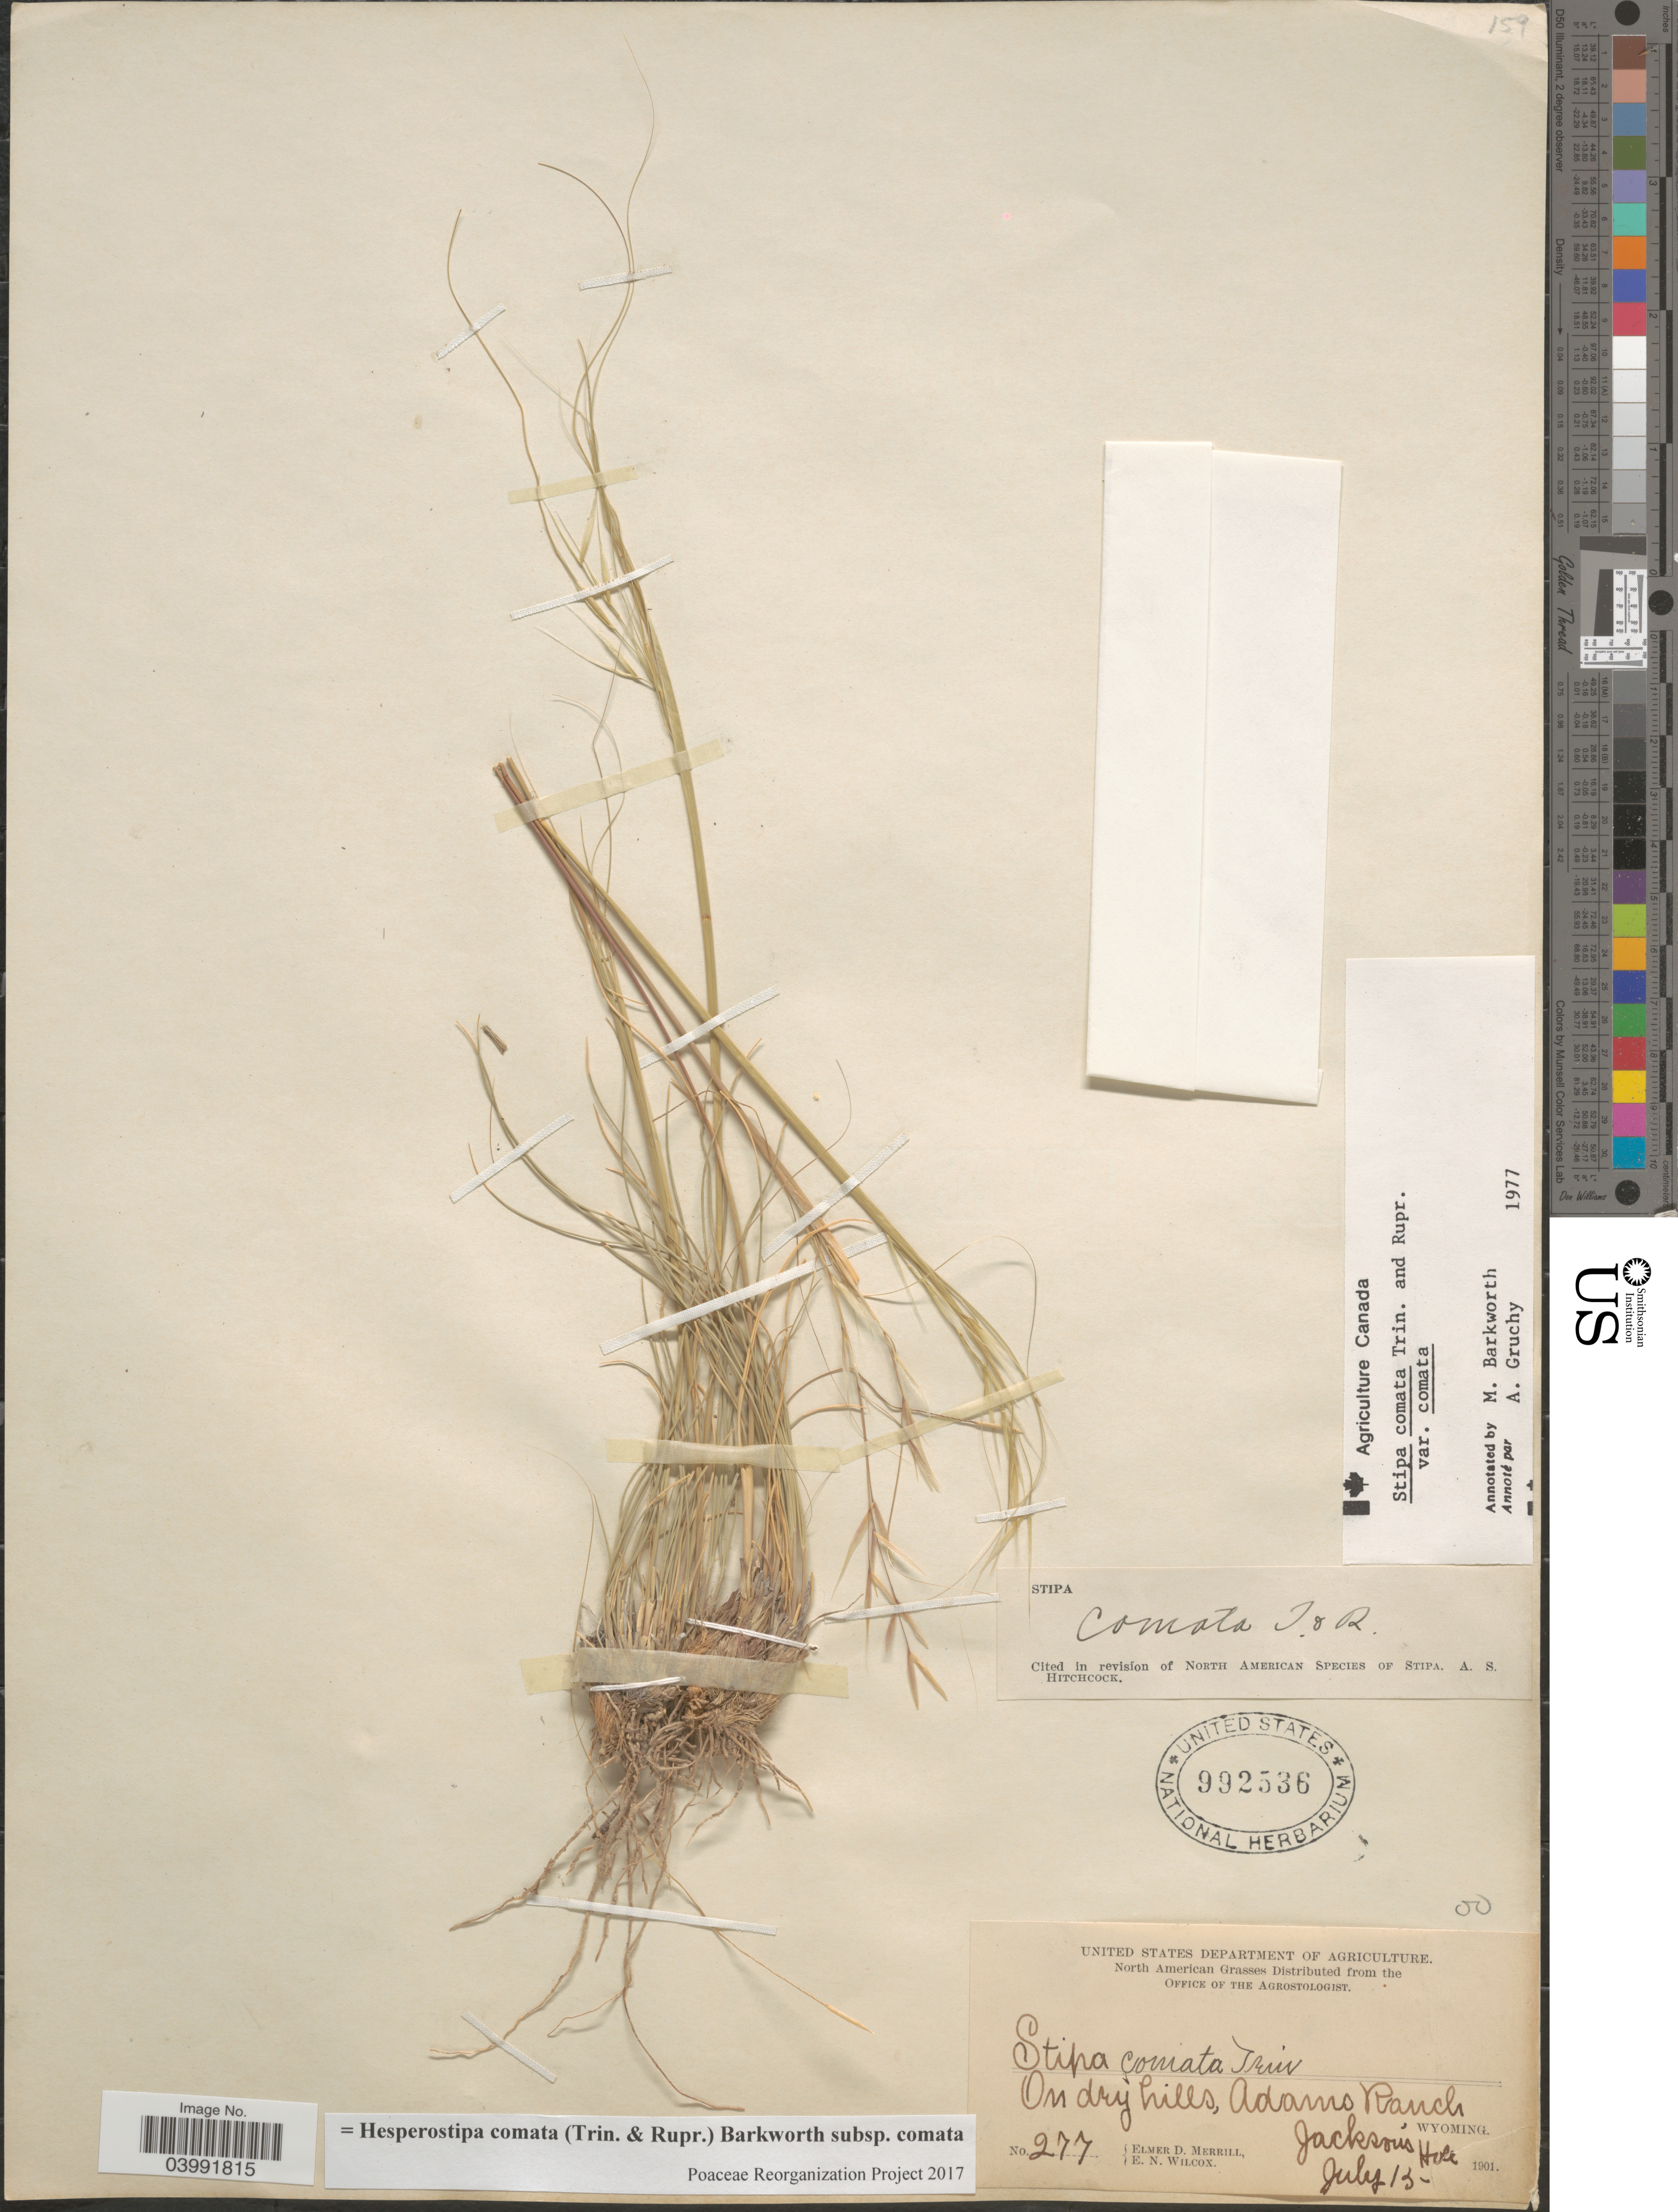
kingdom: Plantae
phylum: Tracheophyta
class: Liliopsida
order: Poales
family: Poaceae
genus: Hesperostipa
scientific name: Hesperostipa comata subsp. comata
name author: (Trin. & Rupr.) Barkworth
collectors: E. D. Merrill & E. Wilcox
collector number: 277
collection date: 1901-07-13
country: United States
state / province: Wyoming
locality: On dry hills, Adams Ranch. Jacksons Hole.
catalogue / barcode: US 992536